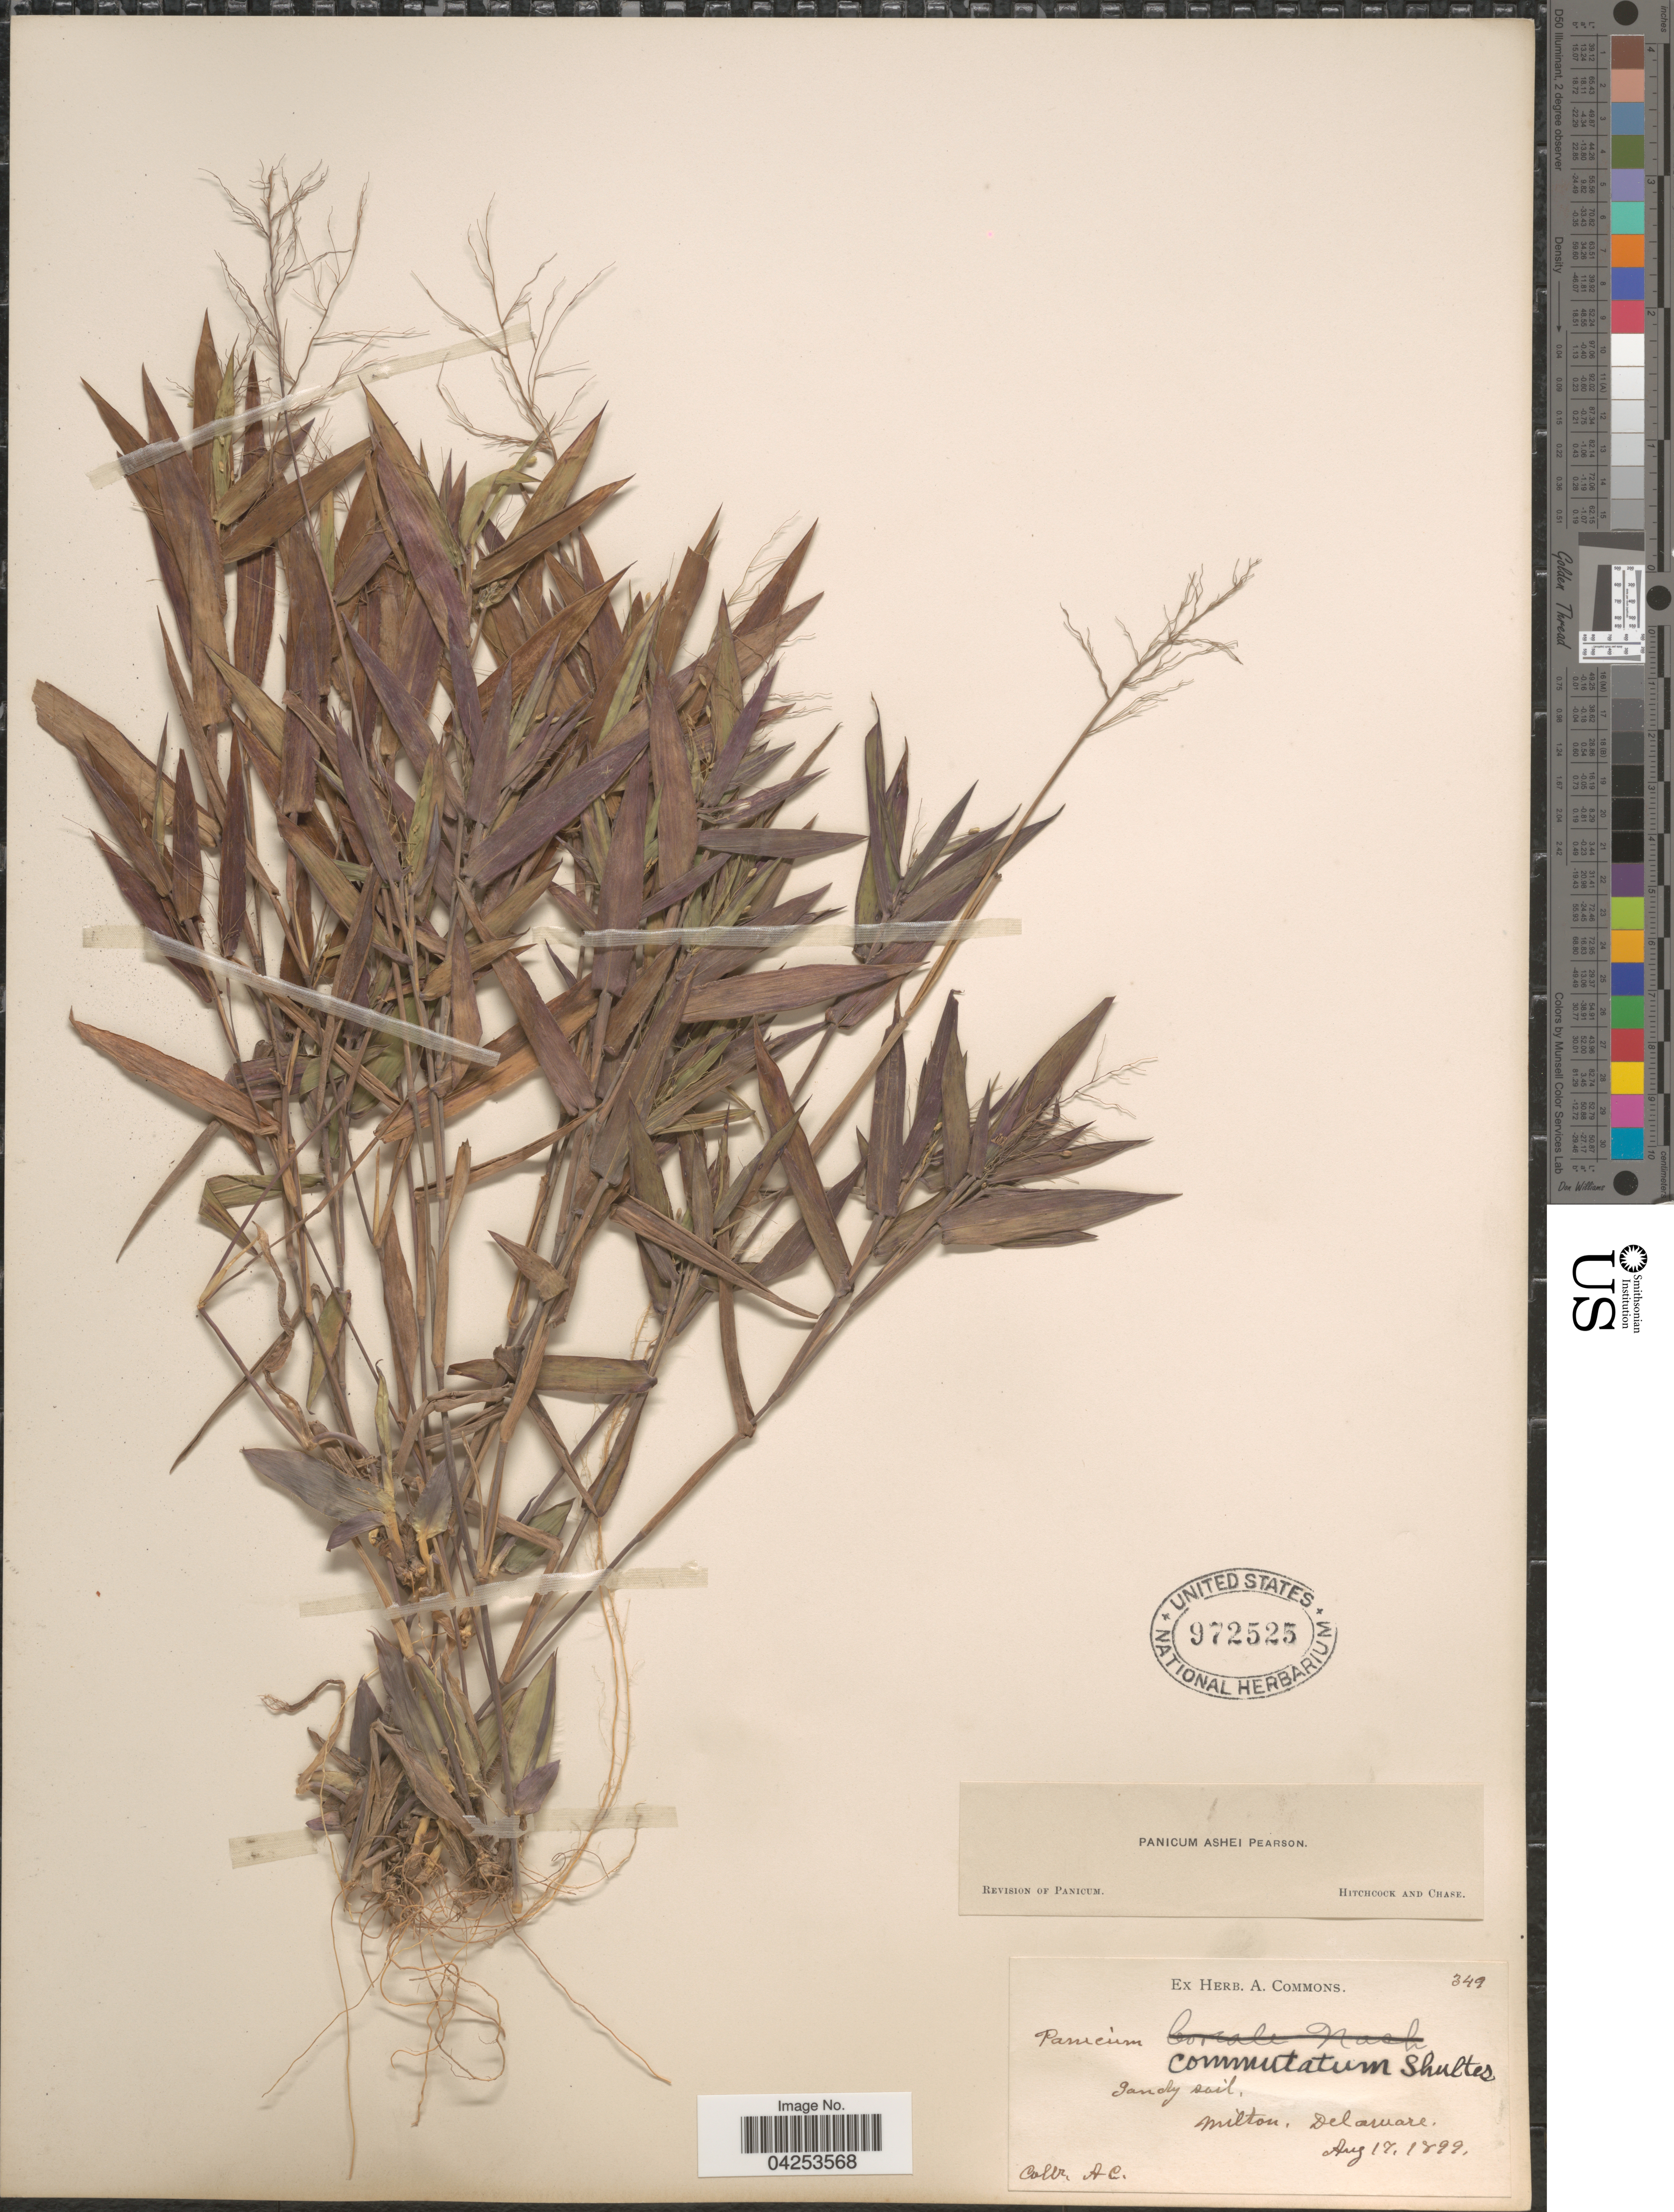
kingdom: Plantae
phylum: Tracheophyta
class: Liliopsida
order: Poales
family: Poaceae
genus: Dichanthelium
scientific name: Dichanthelium commutatum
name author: (Schult.) Gould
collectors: A. Commons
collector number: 349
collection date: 1899-08-17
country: United States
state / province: Delaware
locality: Sandy soil, Milton.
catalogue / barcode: US 972525